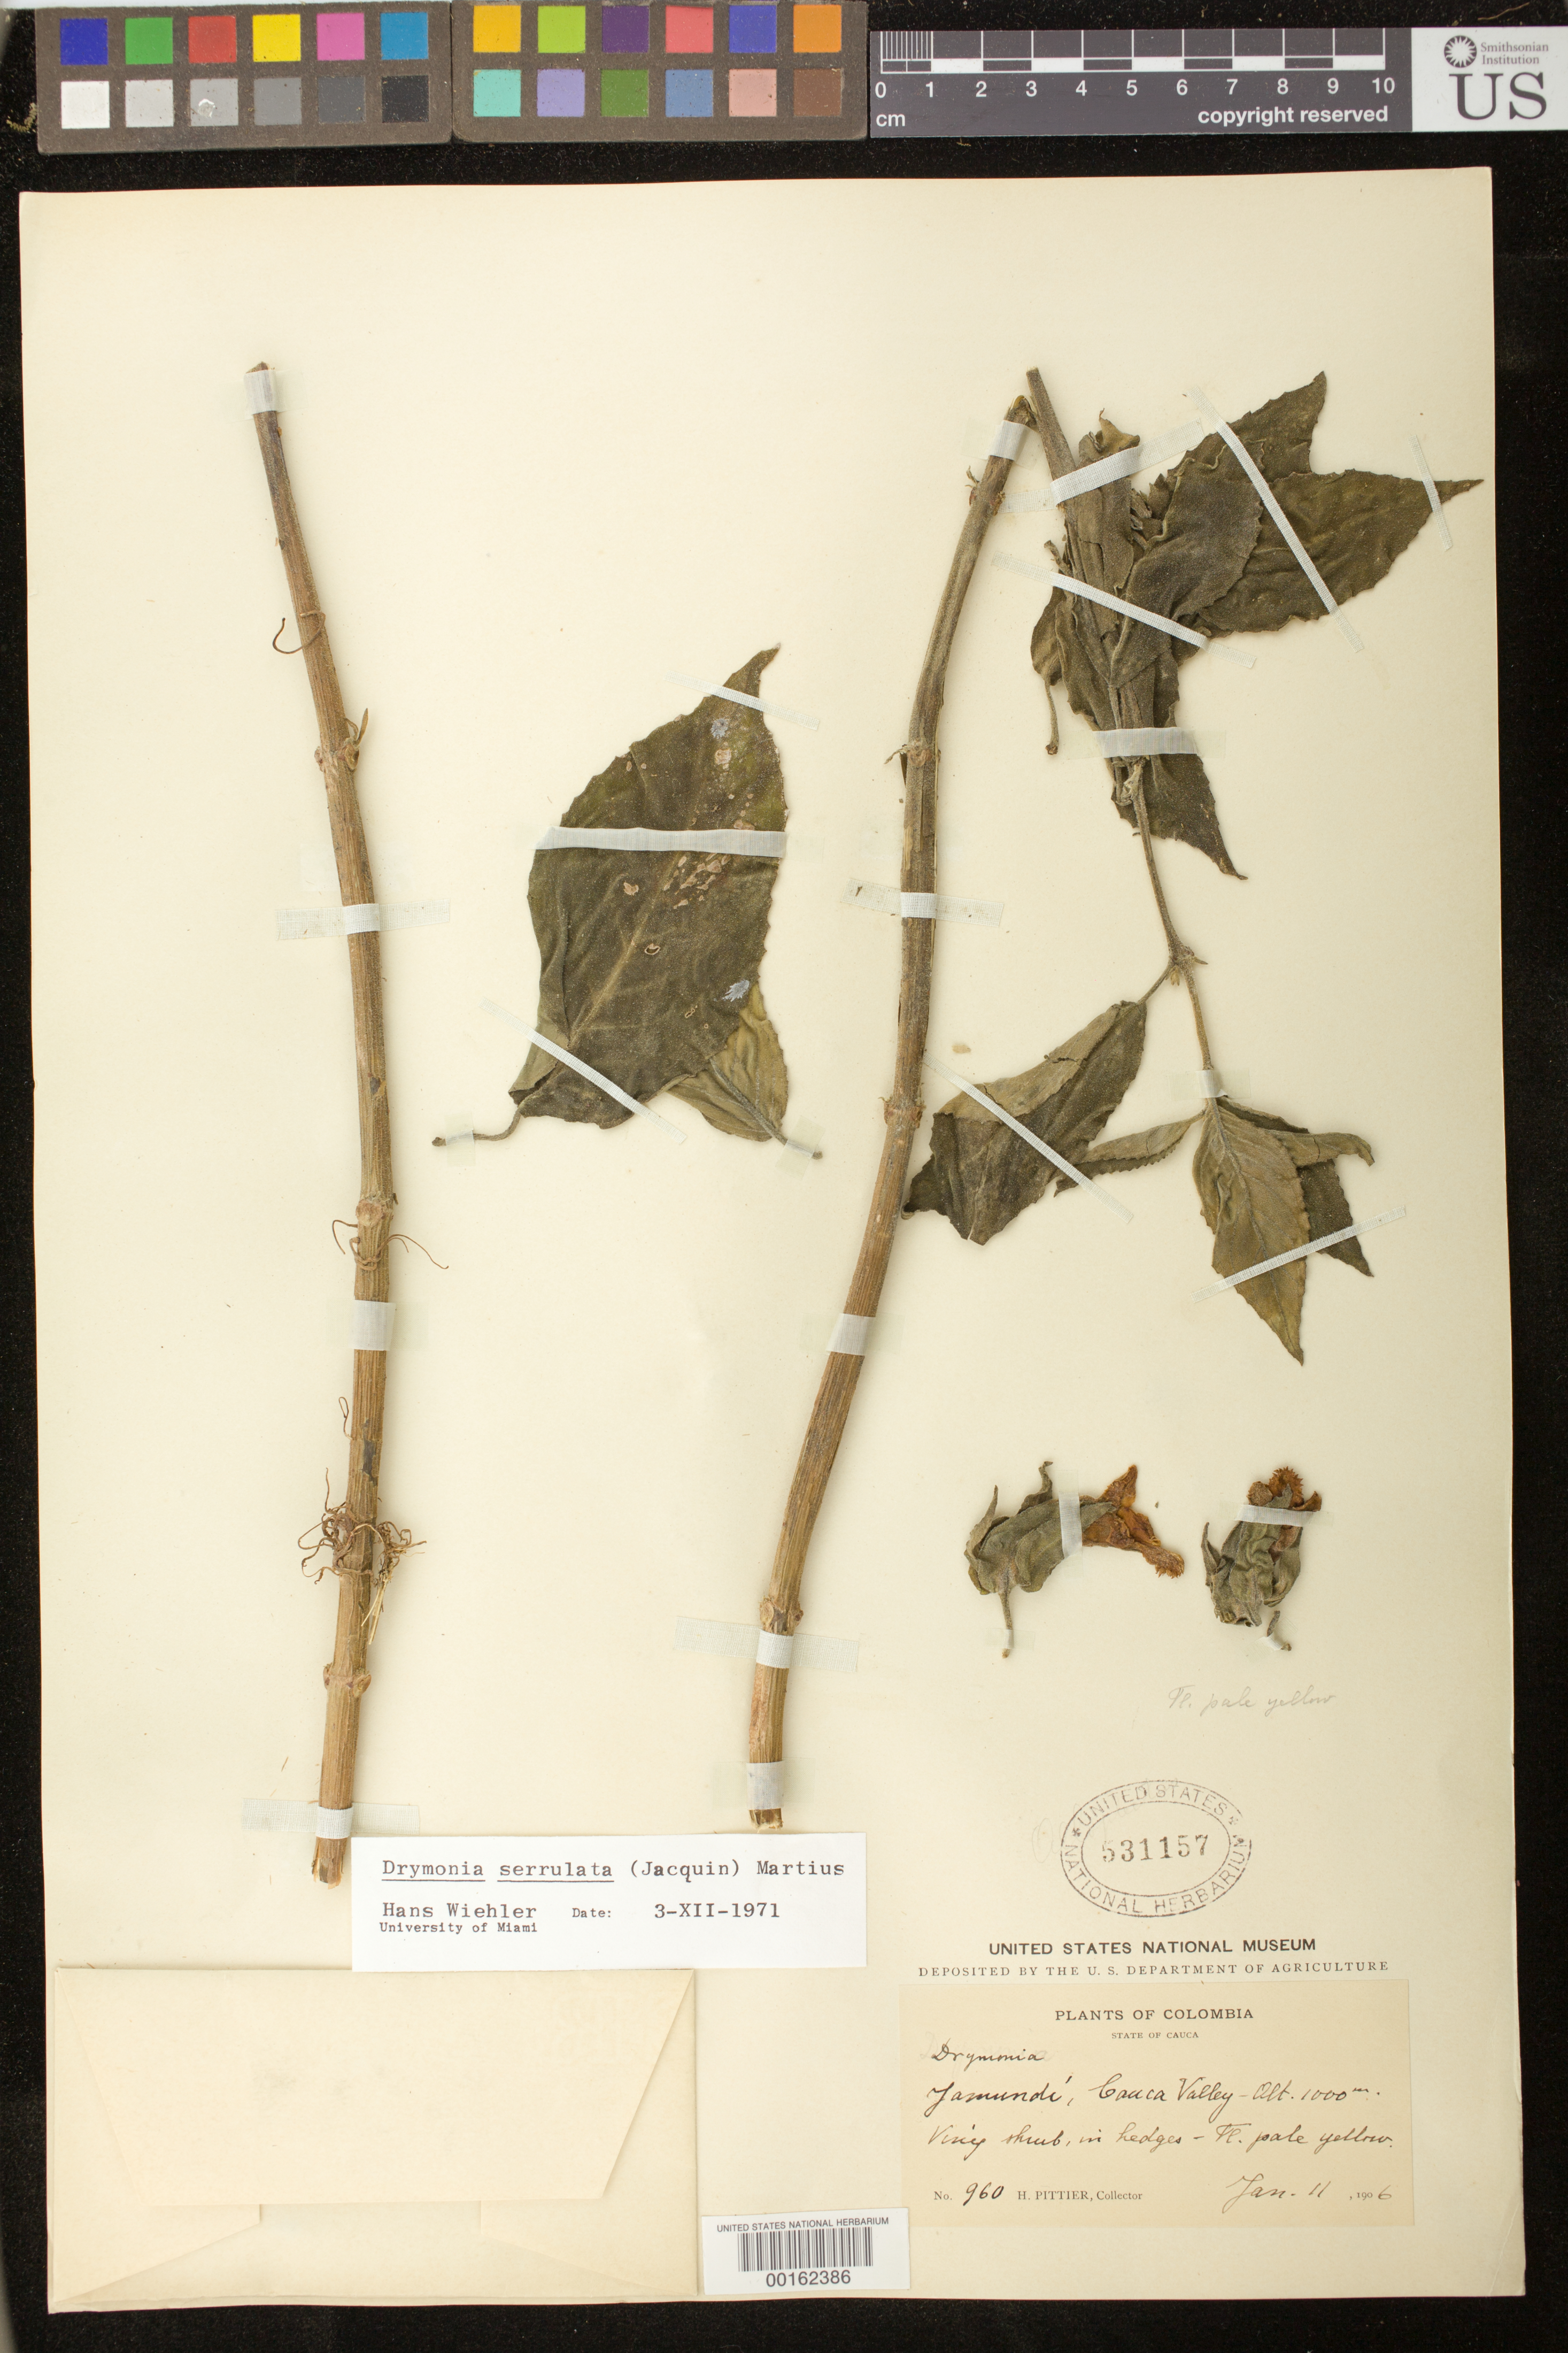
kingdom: Plantae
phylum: Tracheophyta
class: Magnoliopsida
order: Lamiales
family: Gesneriaceae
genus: Drymonia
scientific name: Drymonia serrulata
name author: (Jacq.) Mart.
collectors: H. F. Pittier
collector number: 960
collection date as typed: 11 Jan 1906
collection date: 1906-01-11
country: Colombia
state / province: Cauca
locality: Jamundi, Cauca valley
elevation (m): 1000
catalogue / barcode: US 531157